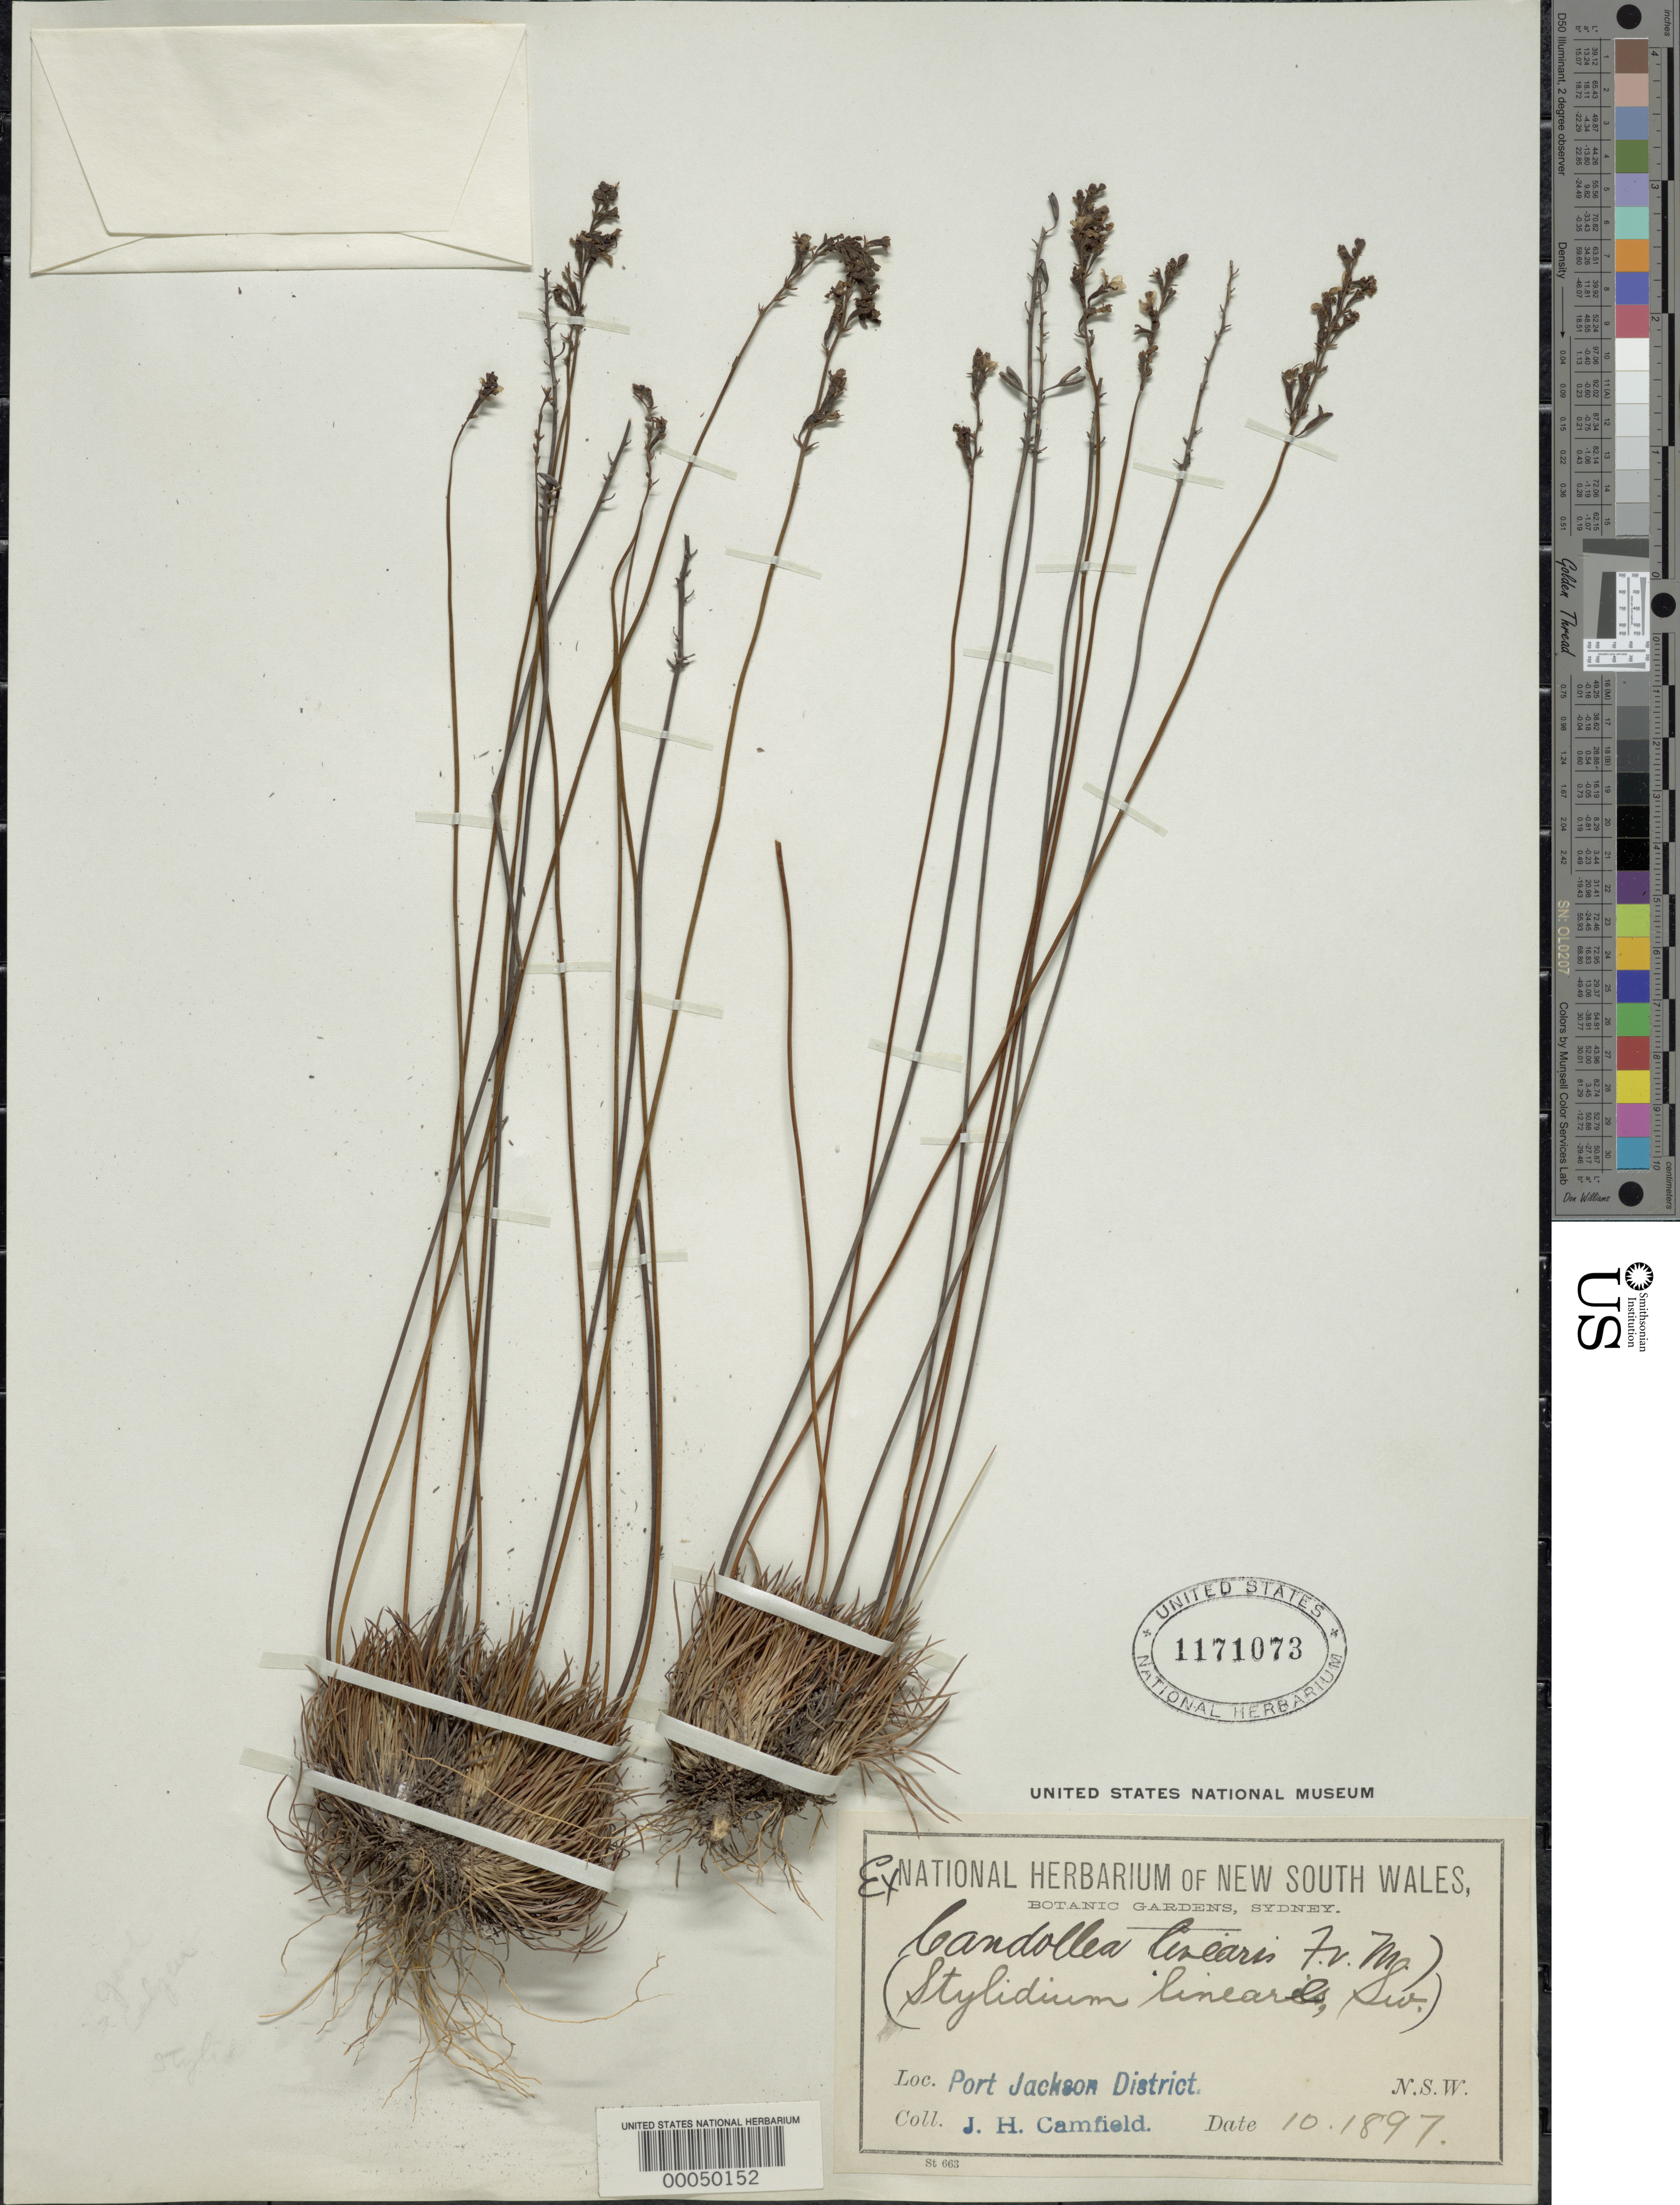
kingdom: Plantae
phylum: Tracheophyta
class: Magnoliopsida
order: Asterales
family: Stylidiaceae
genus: Stylidium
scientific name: Stylidium lineare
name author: Sw. ex Willd.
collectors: J. Camfield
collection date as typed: Oct 1897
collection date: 1897-10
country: Australia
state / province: New South Wales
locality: Port jackson district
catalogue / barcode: US 1171073